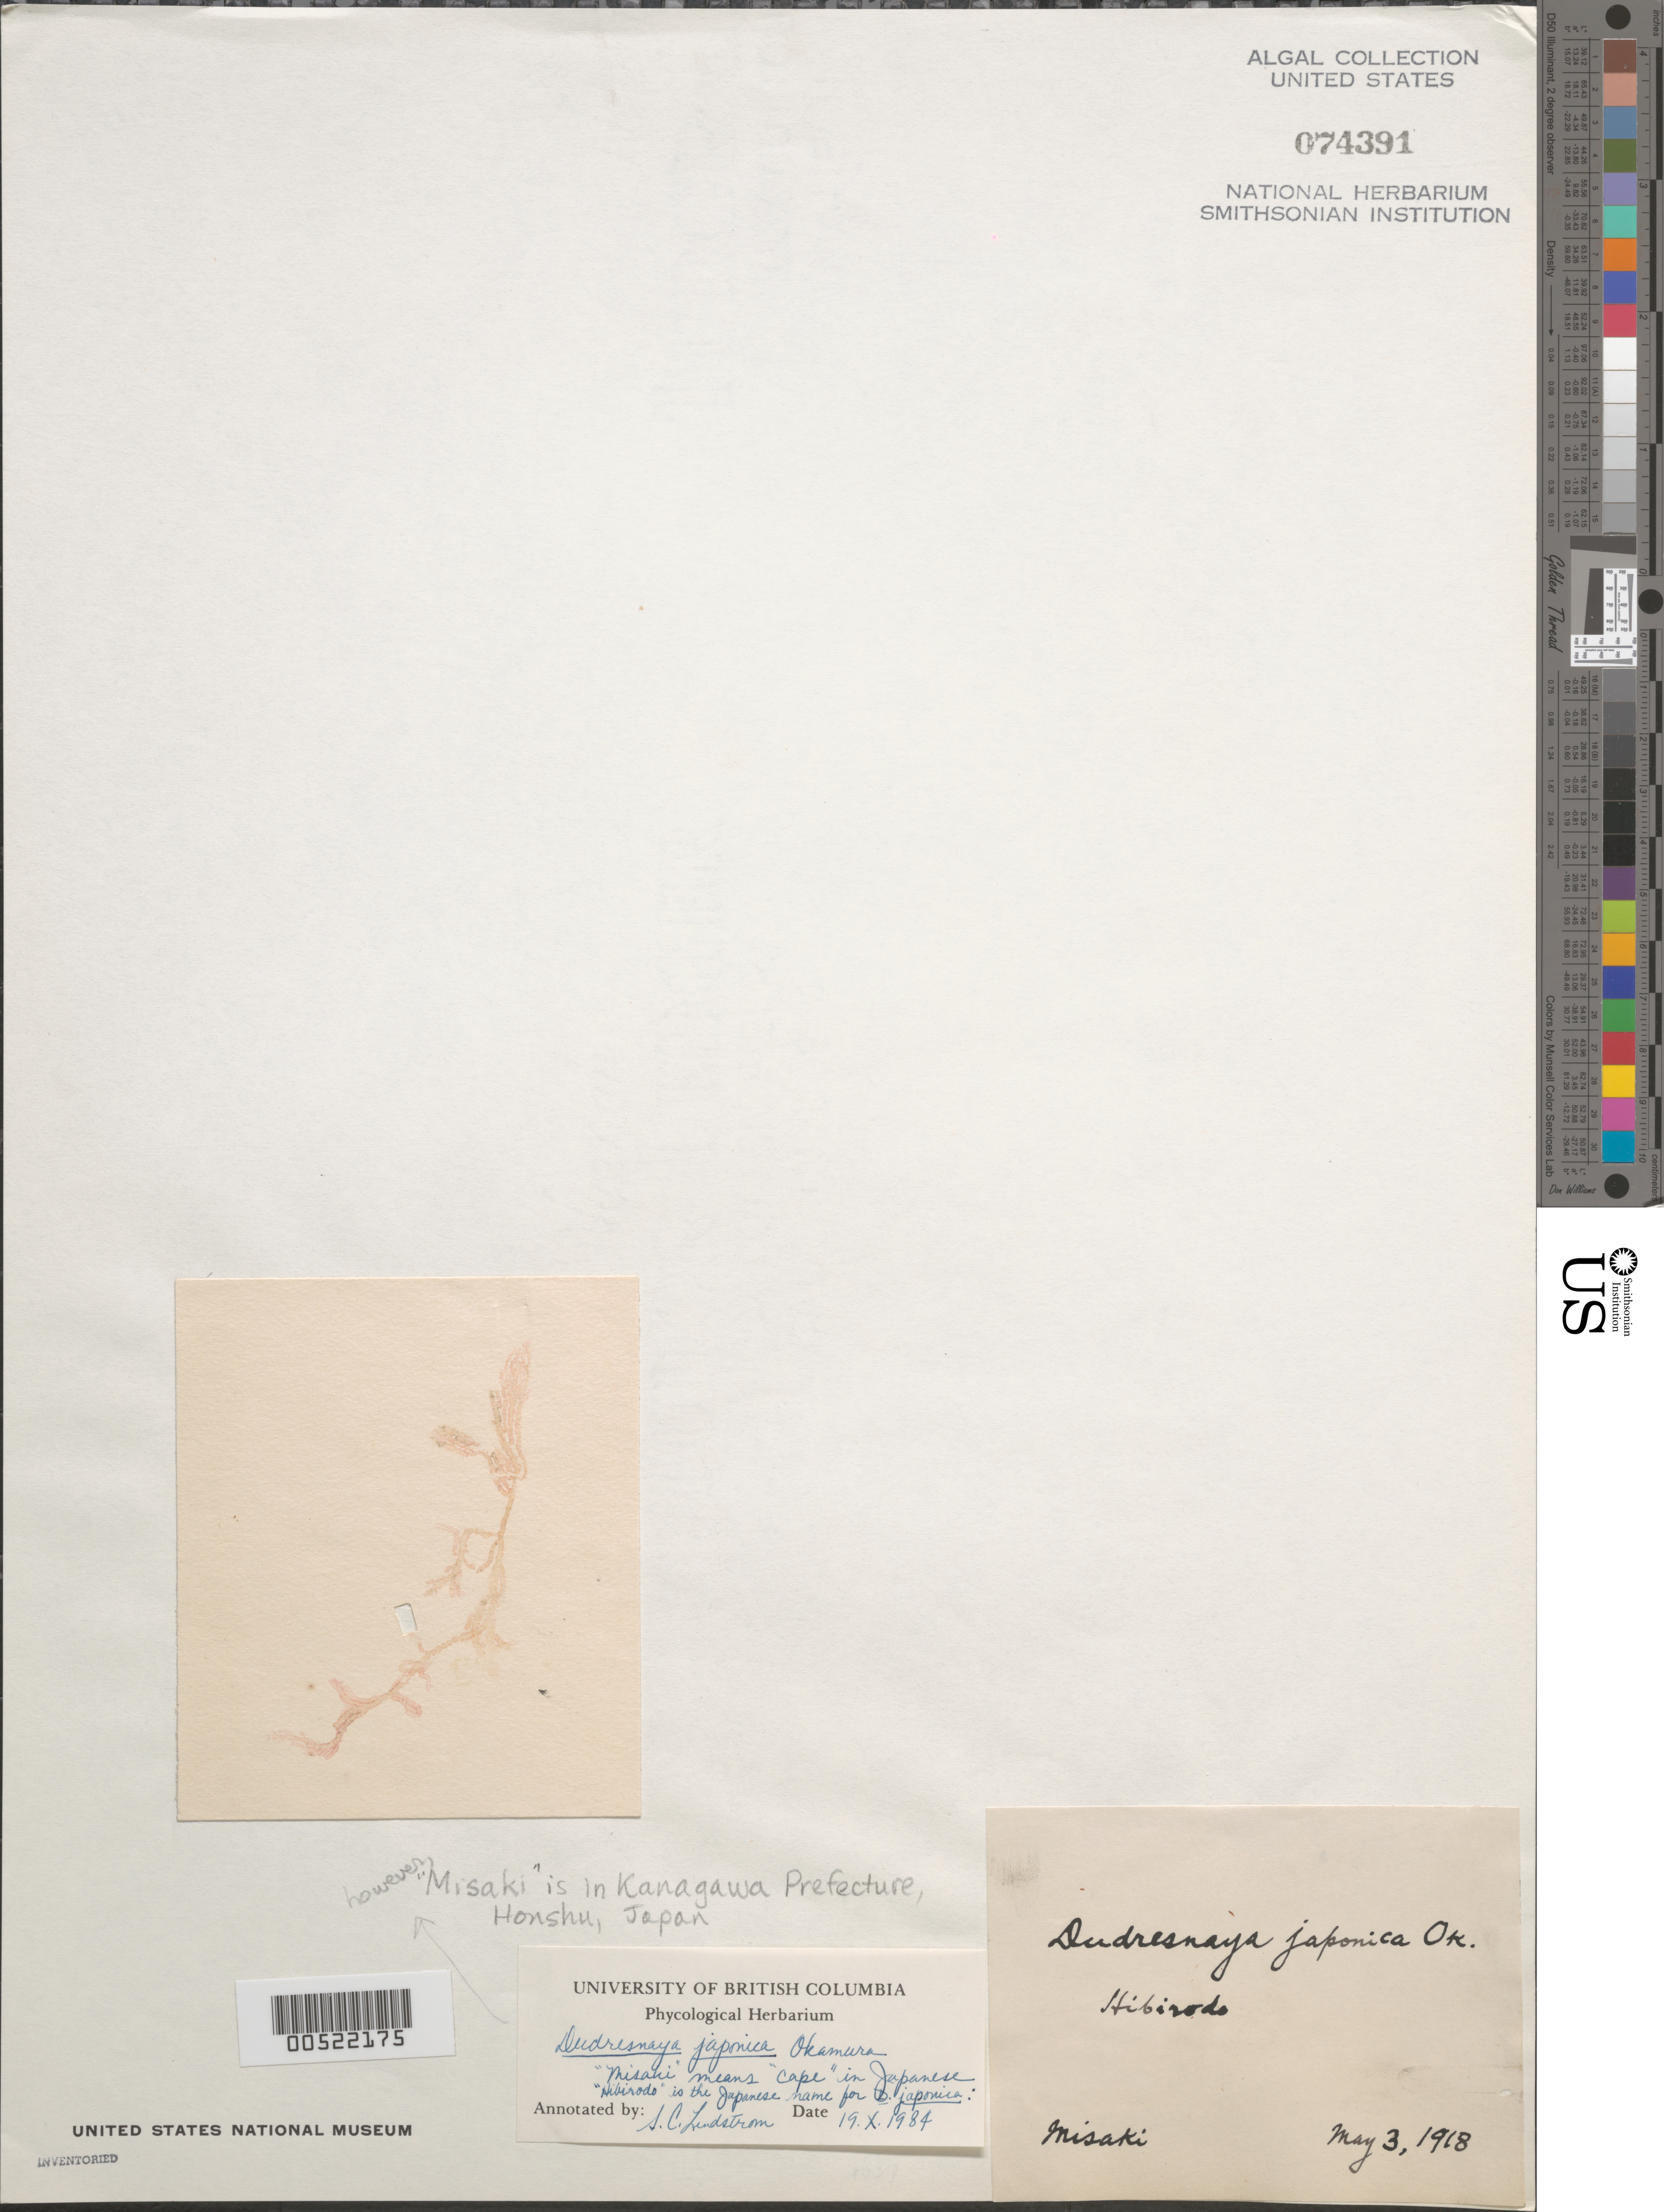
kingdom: Plantae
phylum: Rhodophyta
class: Florideophyceae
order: Gigartinales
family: Dumontiaceae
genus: Dudresnaya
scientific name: Dudresnaya japonica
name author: Okamura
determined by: Lindstrom, S. C.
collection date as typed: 03 May 1918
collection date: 1918-05-03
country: Japan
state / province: Kanagawa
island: Honshu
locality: Misaki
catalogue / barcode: US 74391